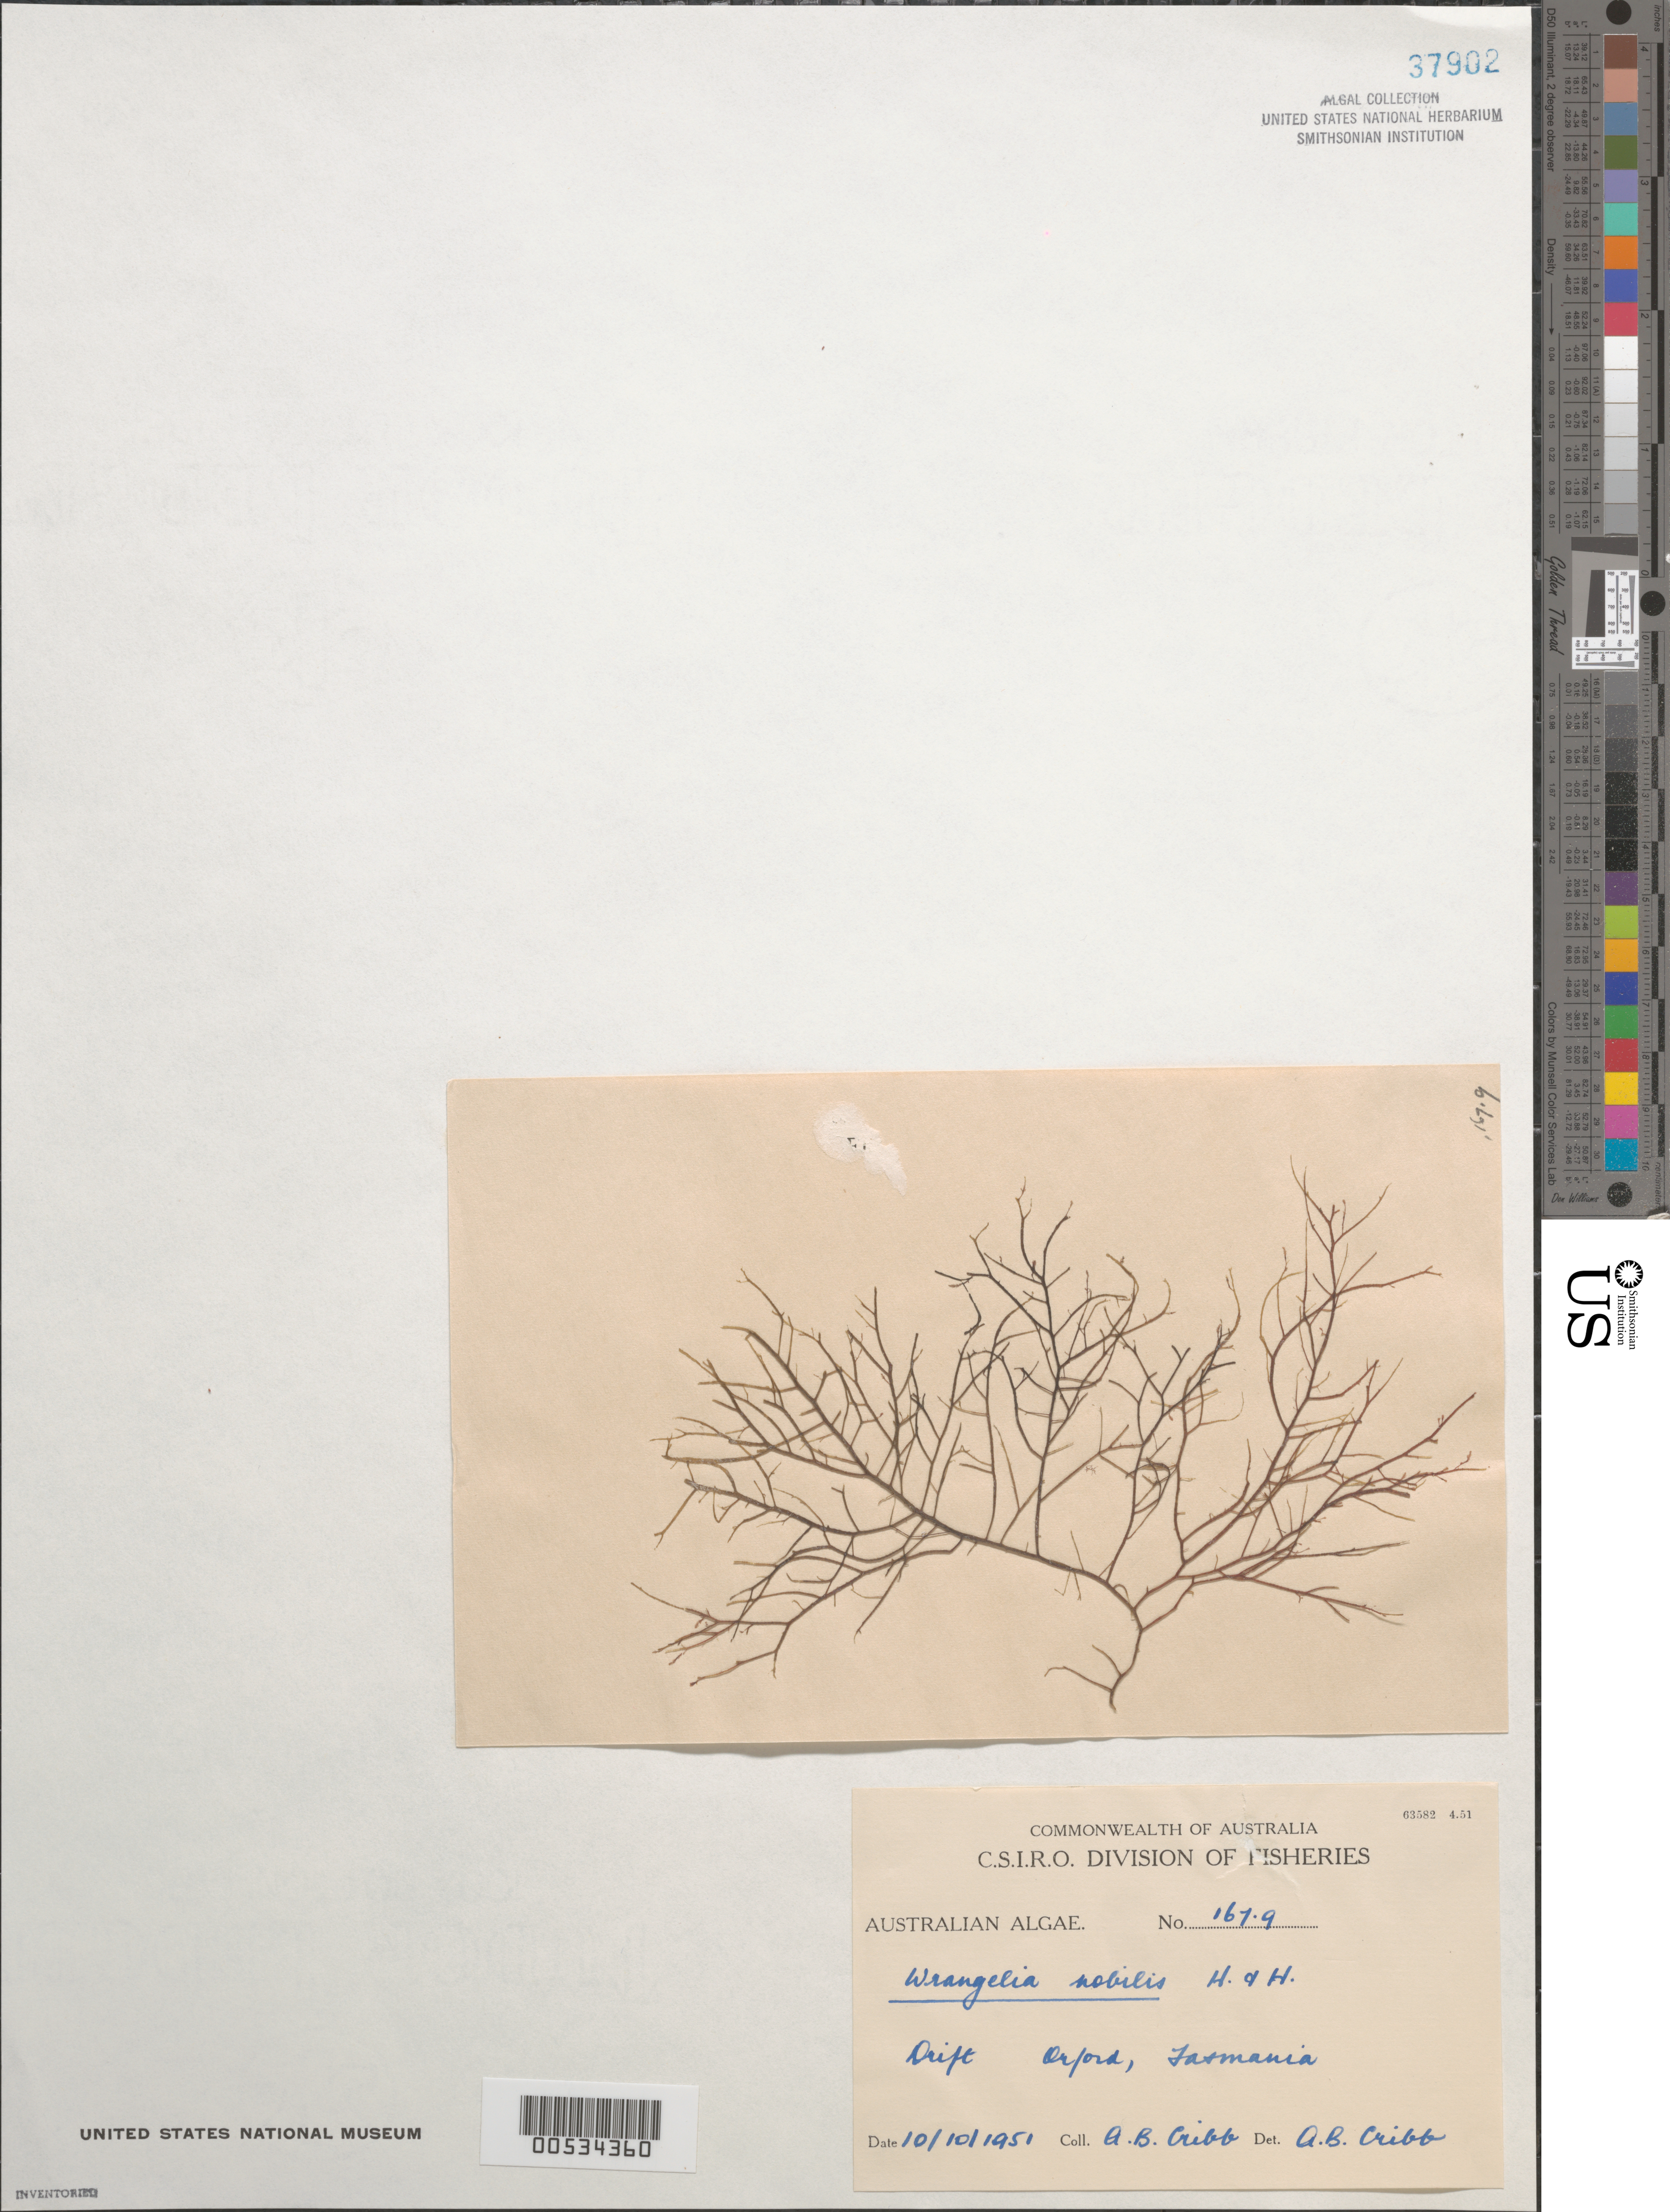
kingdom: Plantae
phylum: Rhodophyta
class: Florideophyceae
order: Ceramiales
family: Wrangeliaceae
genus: Wrangelia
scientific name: Wrangelia nobilis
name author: Hook. f. & Harv.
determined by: Cribb, A. B.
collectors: A. Cribb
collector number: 167.9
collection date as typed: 10 Oct 1951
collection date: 1951-10-10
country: Australia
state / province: Tasmania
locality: Orford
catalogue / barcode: US 37902